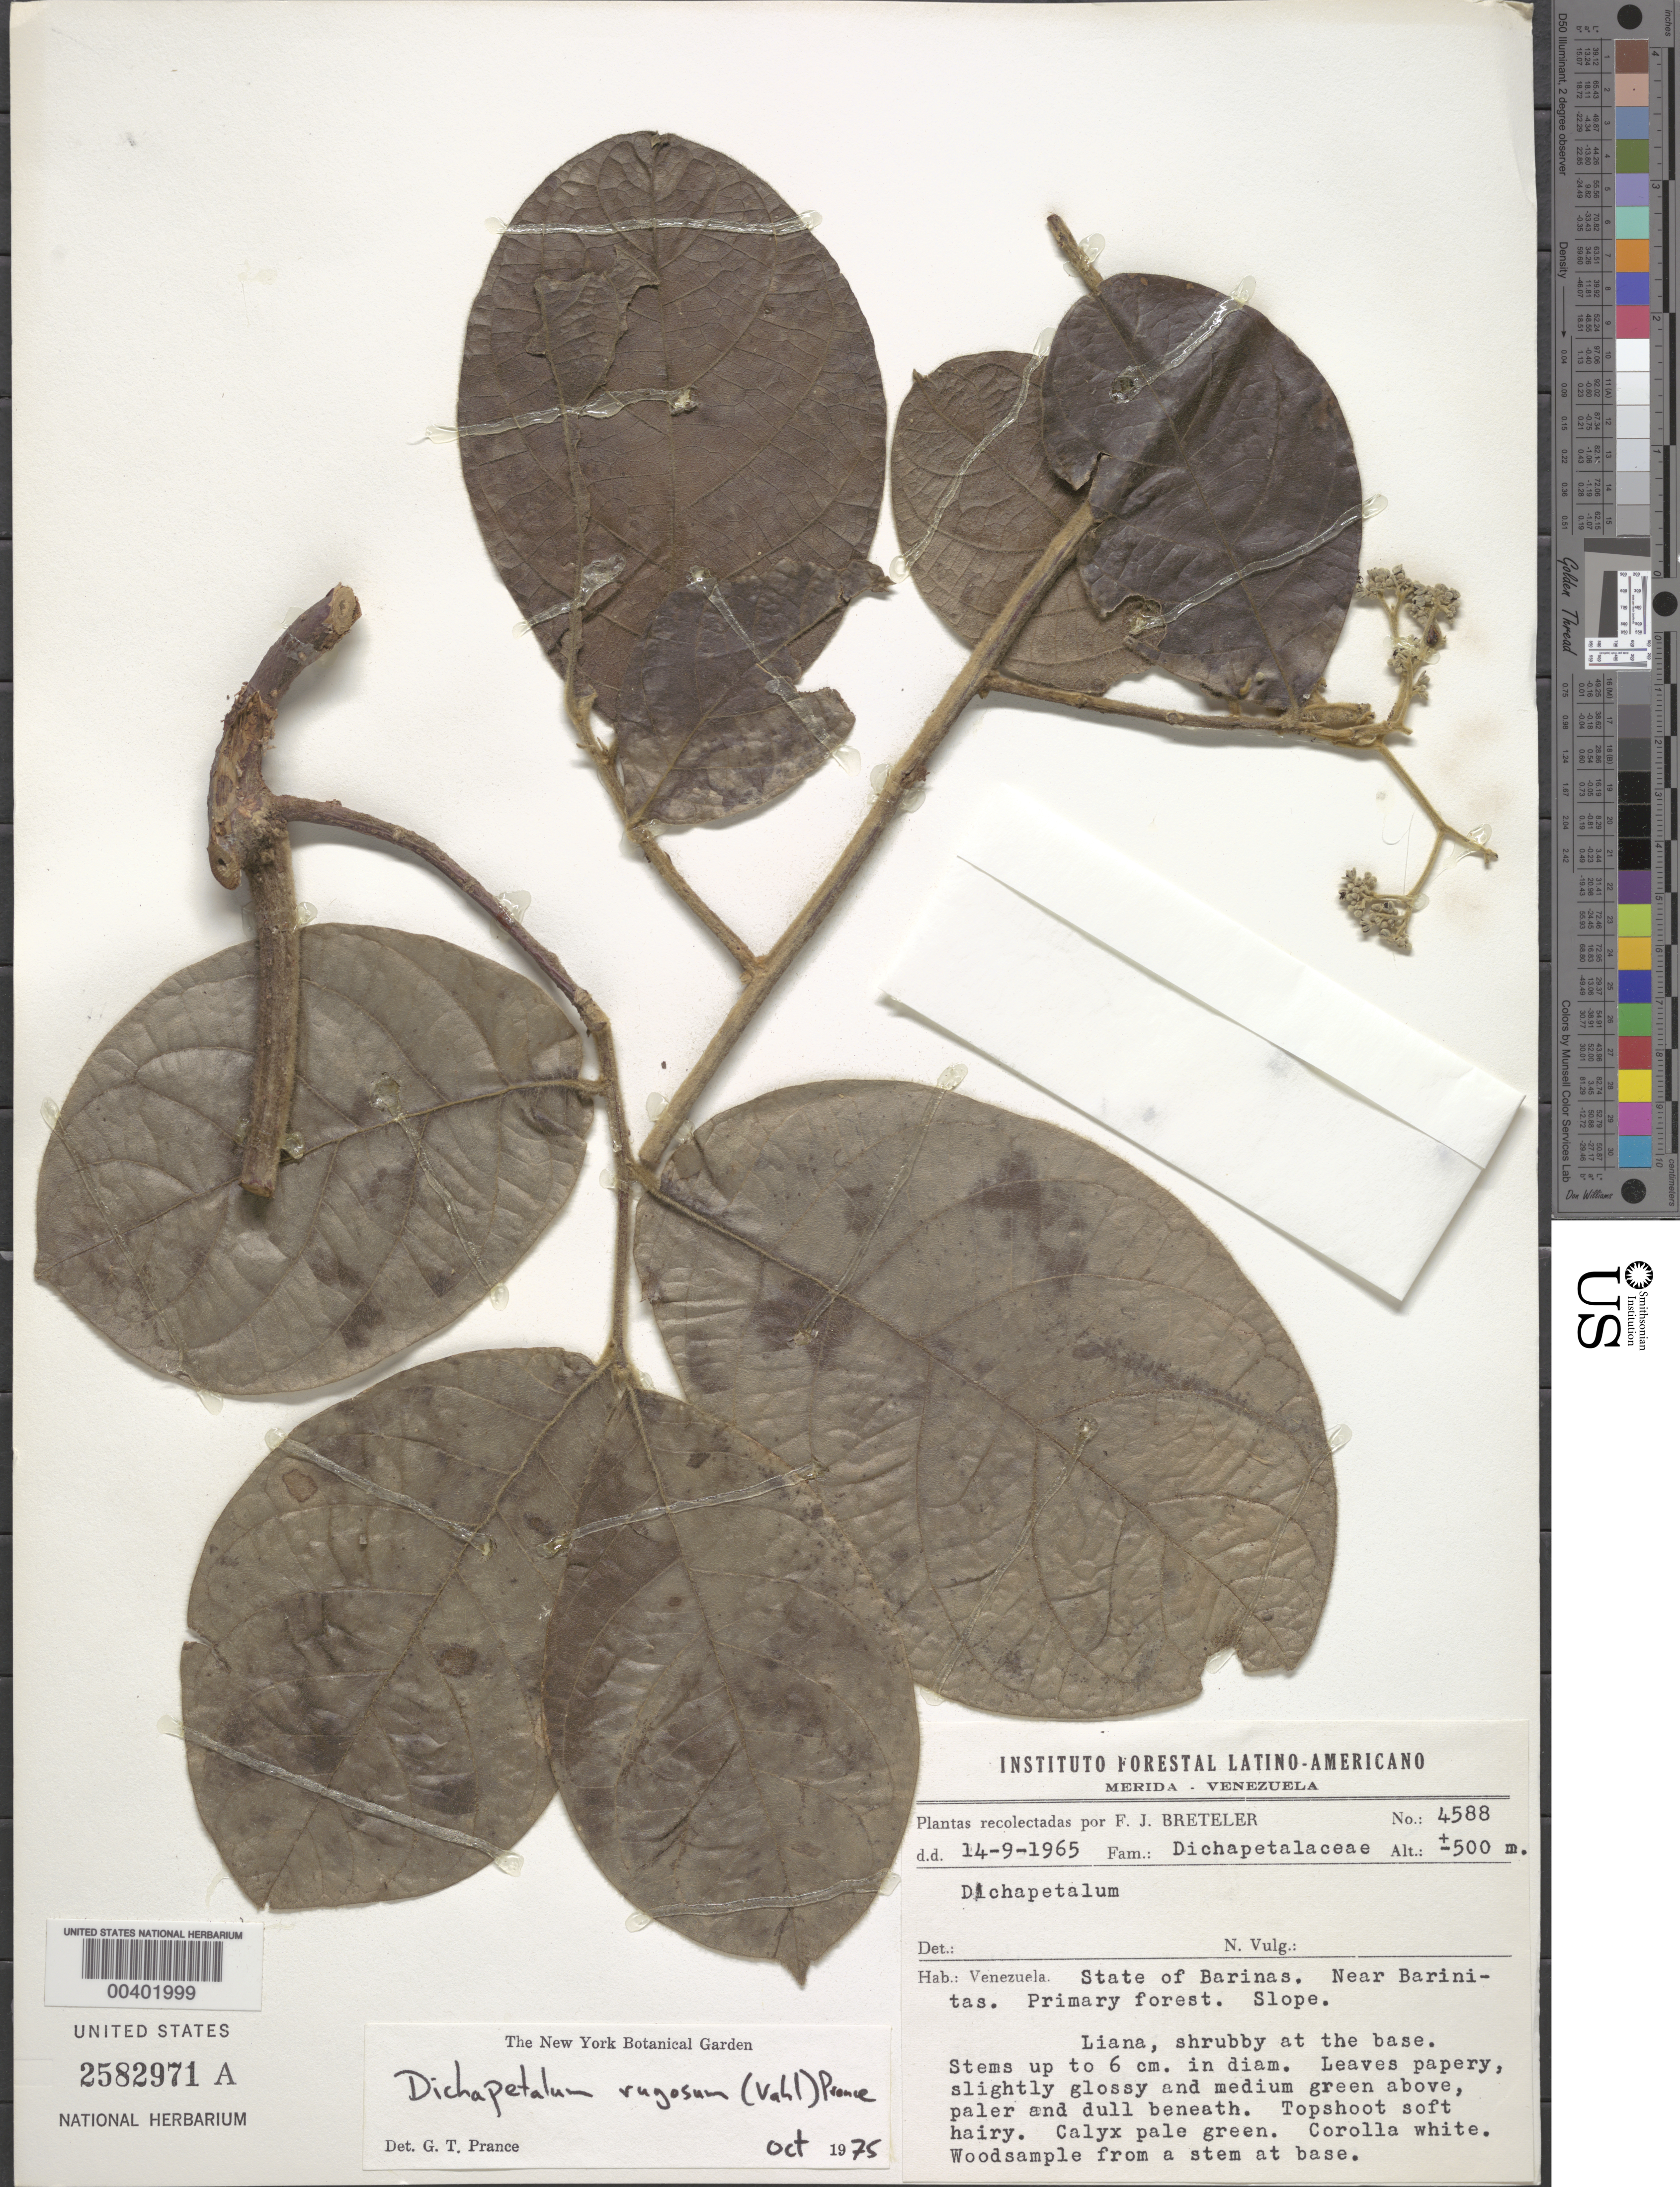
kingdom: Plantae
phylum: Tracheophyta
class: Magnoliopsida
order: Malpighiales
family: Dichapetalaceae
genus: Dichapetalum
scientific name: Dichapetalum rugosum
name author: (Vahl) Prance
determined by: Prance, G. T.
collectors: F. J. Breteler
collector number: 4588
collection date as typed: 14 Sep 1965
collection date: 1965-09-14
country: Venezuela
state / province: Barinas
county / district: Bolívar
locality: Near Barinitas Barinitas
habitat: Primary forest. Slope.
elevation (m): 500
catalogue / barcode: US 2582971A